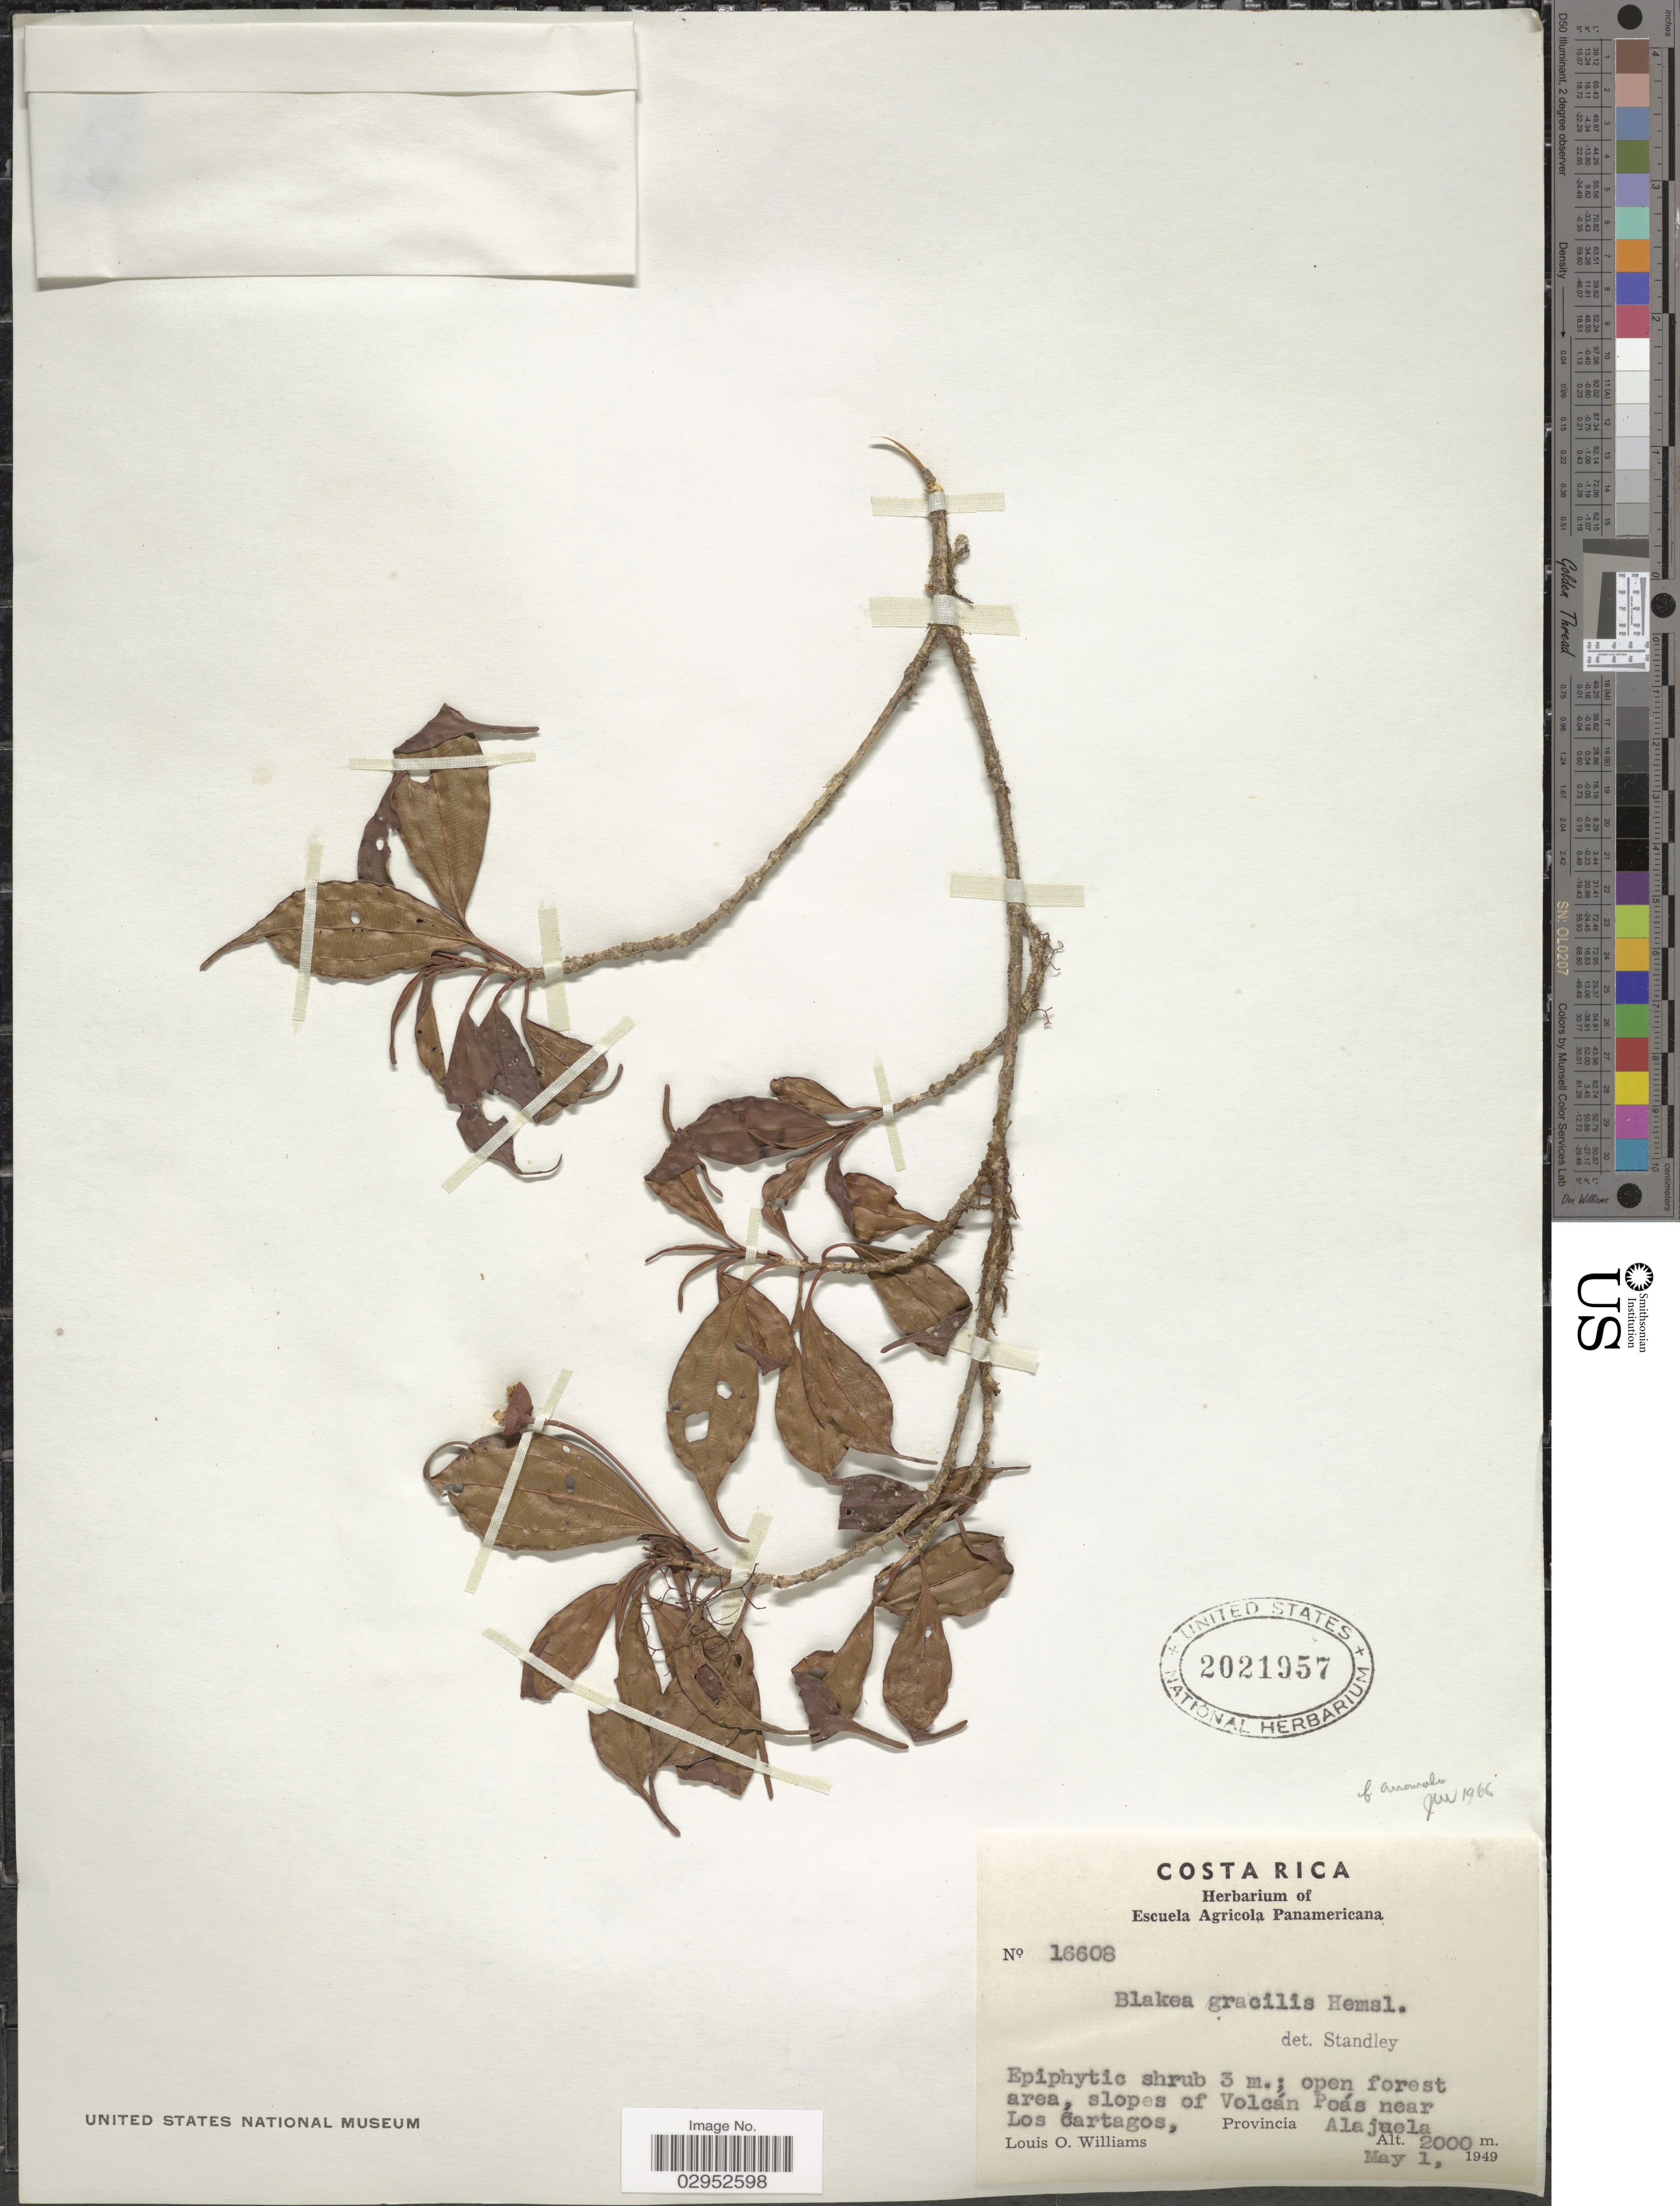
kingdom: Plantae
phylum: Tracheophyta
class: Magnoliopsida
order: Myrtales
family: Melastomataceae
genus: Blakea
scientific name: Blakea anomala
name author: Donn. Sm.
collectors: L. O. Williams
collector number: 16608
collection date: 1949-05-01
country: Costa Rica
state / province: Alajuela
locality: Open forest area, slopes of Volcán Poás near Los Cartago.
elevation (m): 2000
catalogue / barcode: US 2021957